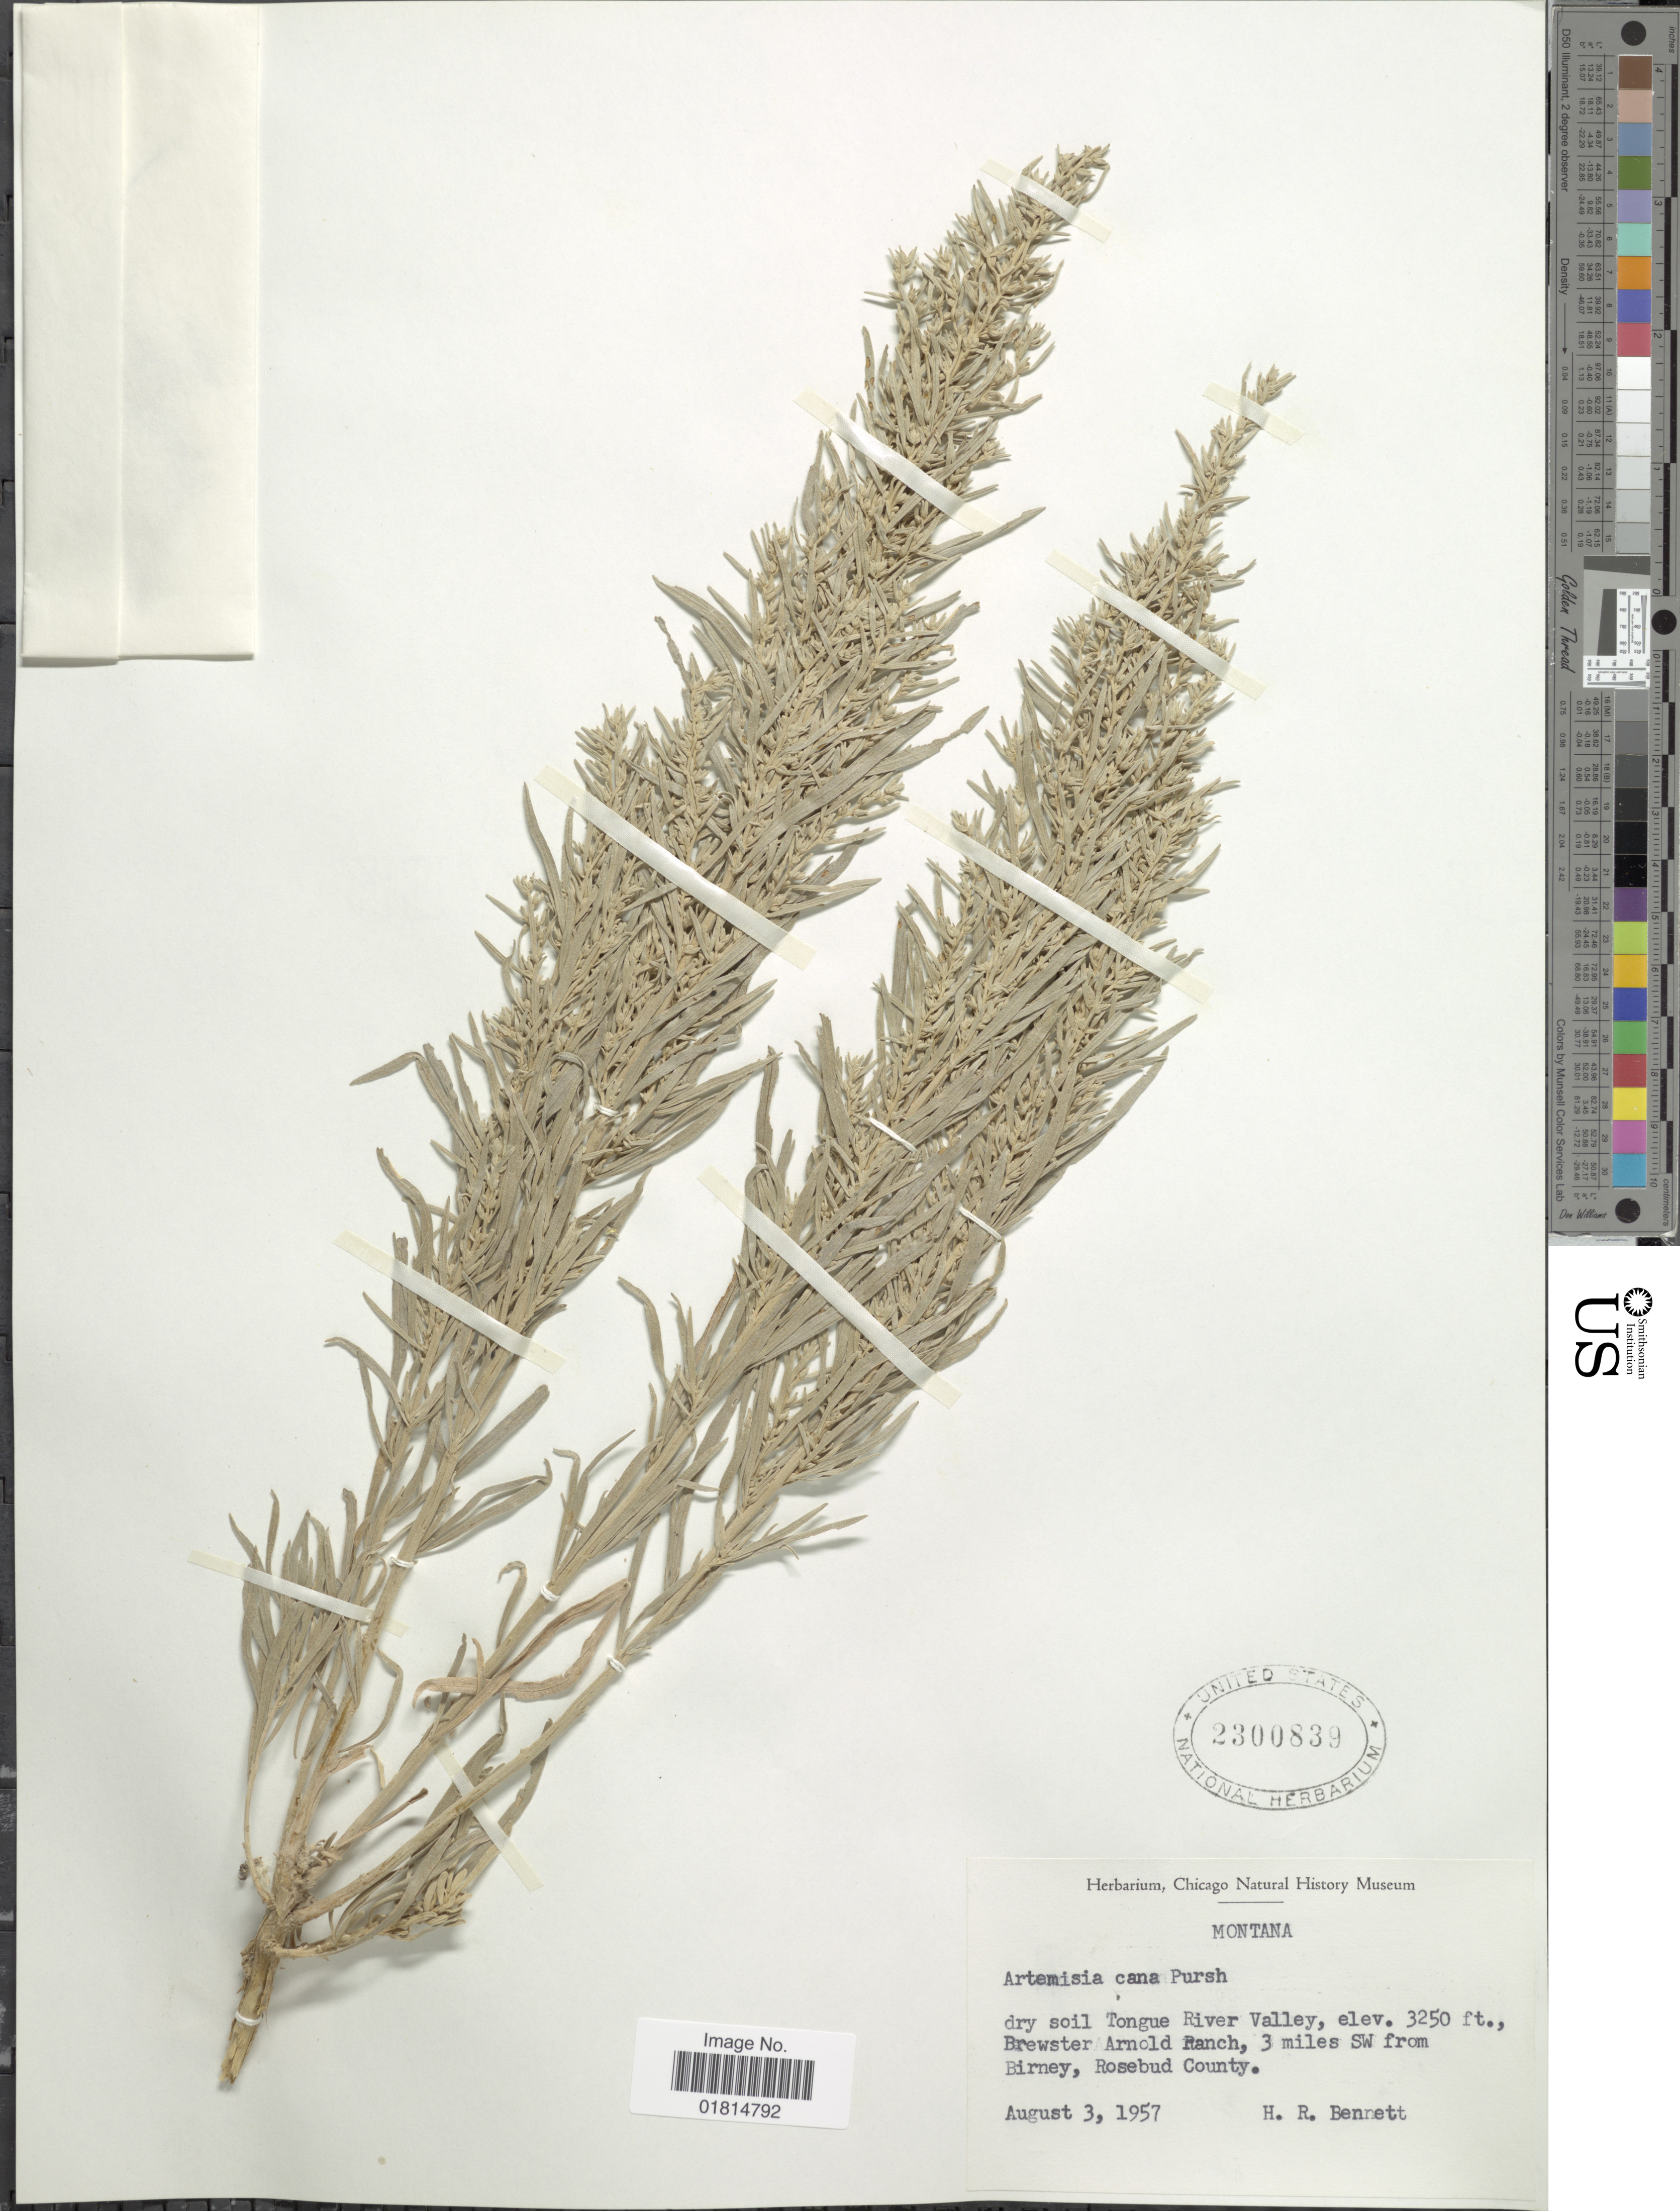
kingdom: Plantae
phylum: Tracheophyta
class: Magnoliopsida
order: Asterales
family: Asteraceae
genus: Artemisia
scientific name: Artemisia cana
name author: Pursh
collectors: H. R. Bennett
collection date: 1957-08-03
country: United States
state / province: Montana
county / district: Rosebud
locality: Dry soil Tongue Valley, Brewster Arnold Ranch, 3 miles SW from Birney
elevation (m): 991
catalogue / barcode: US 2300839